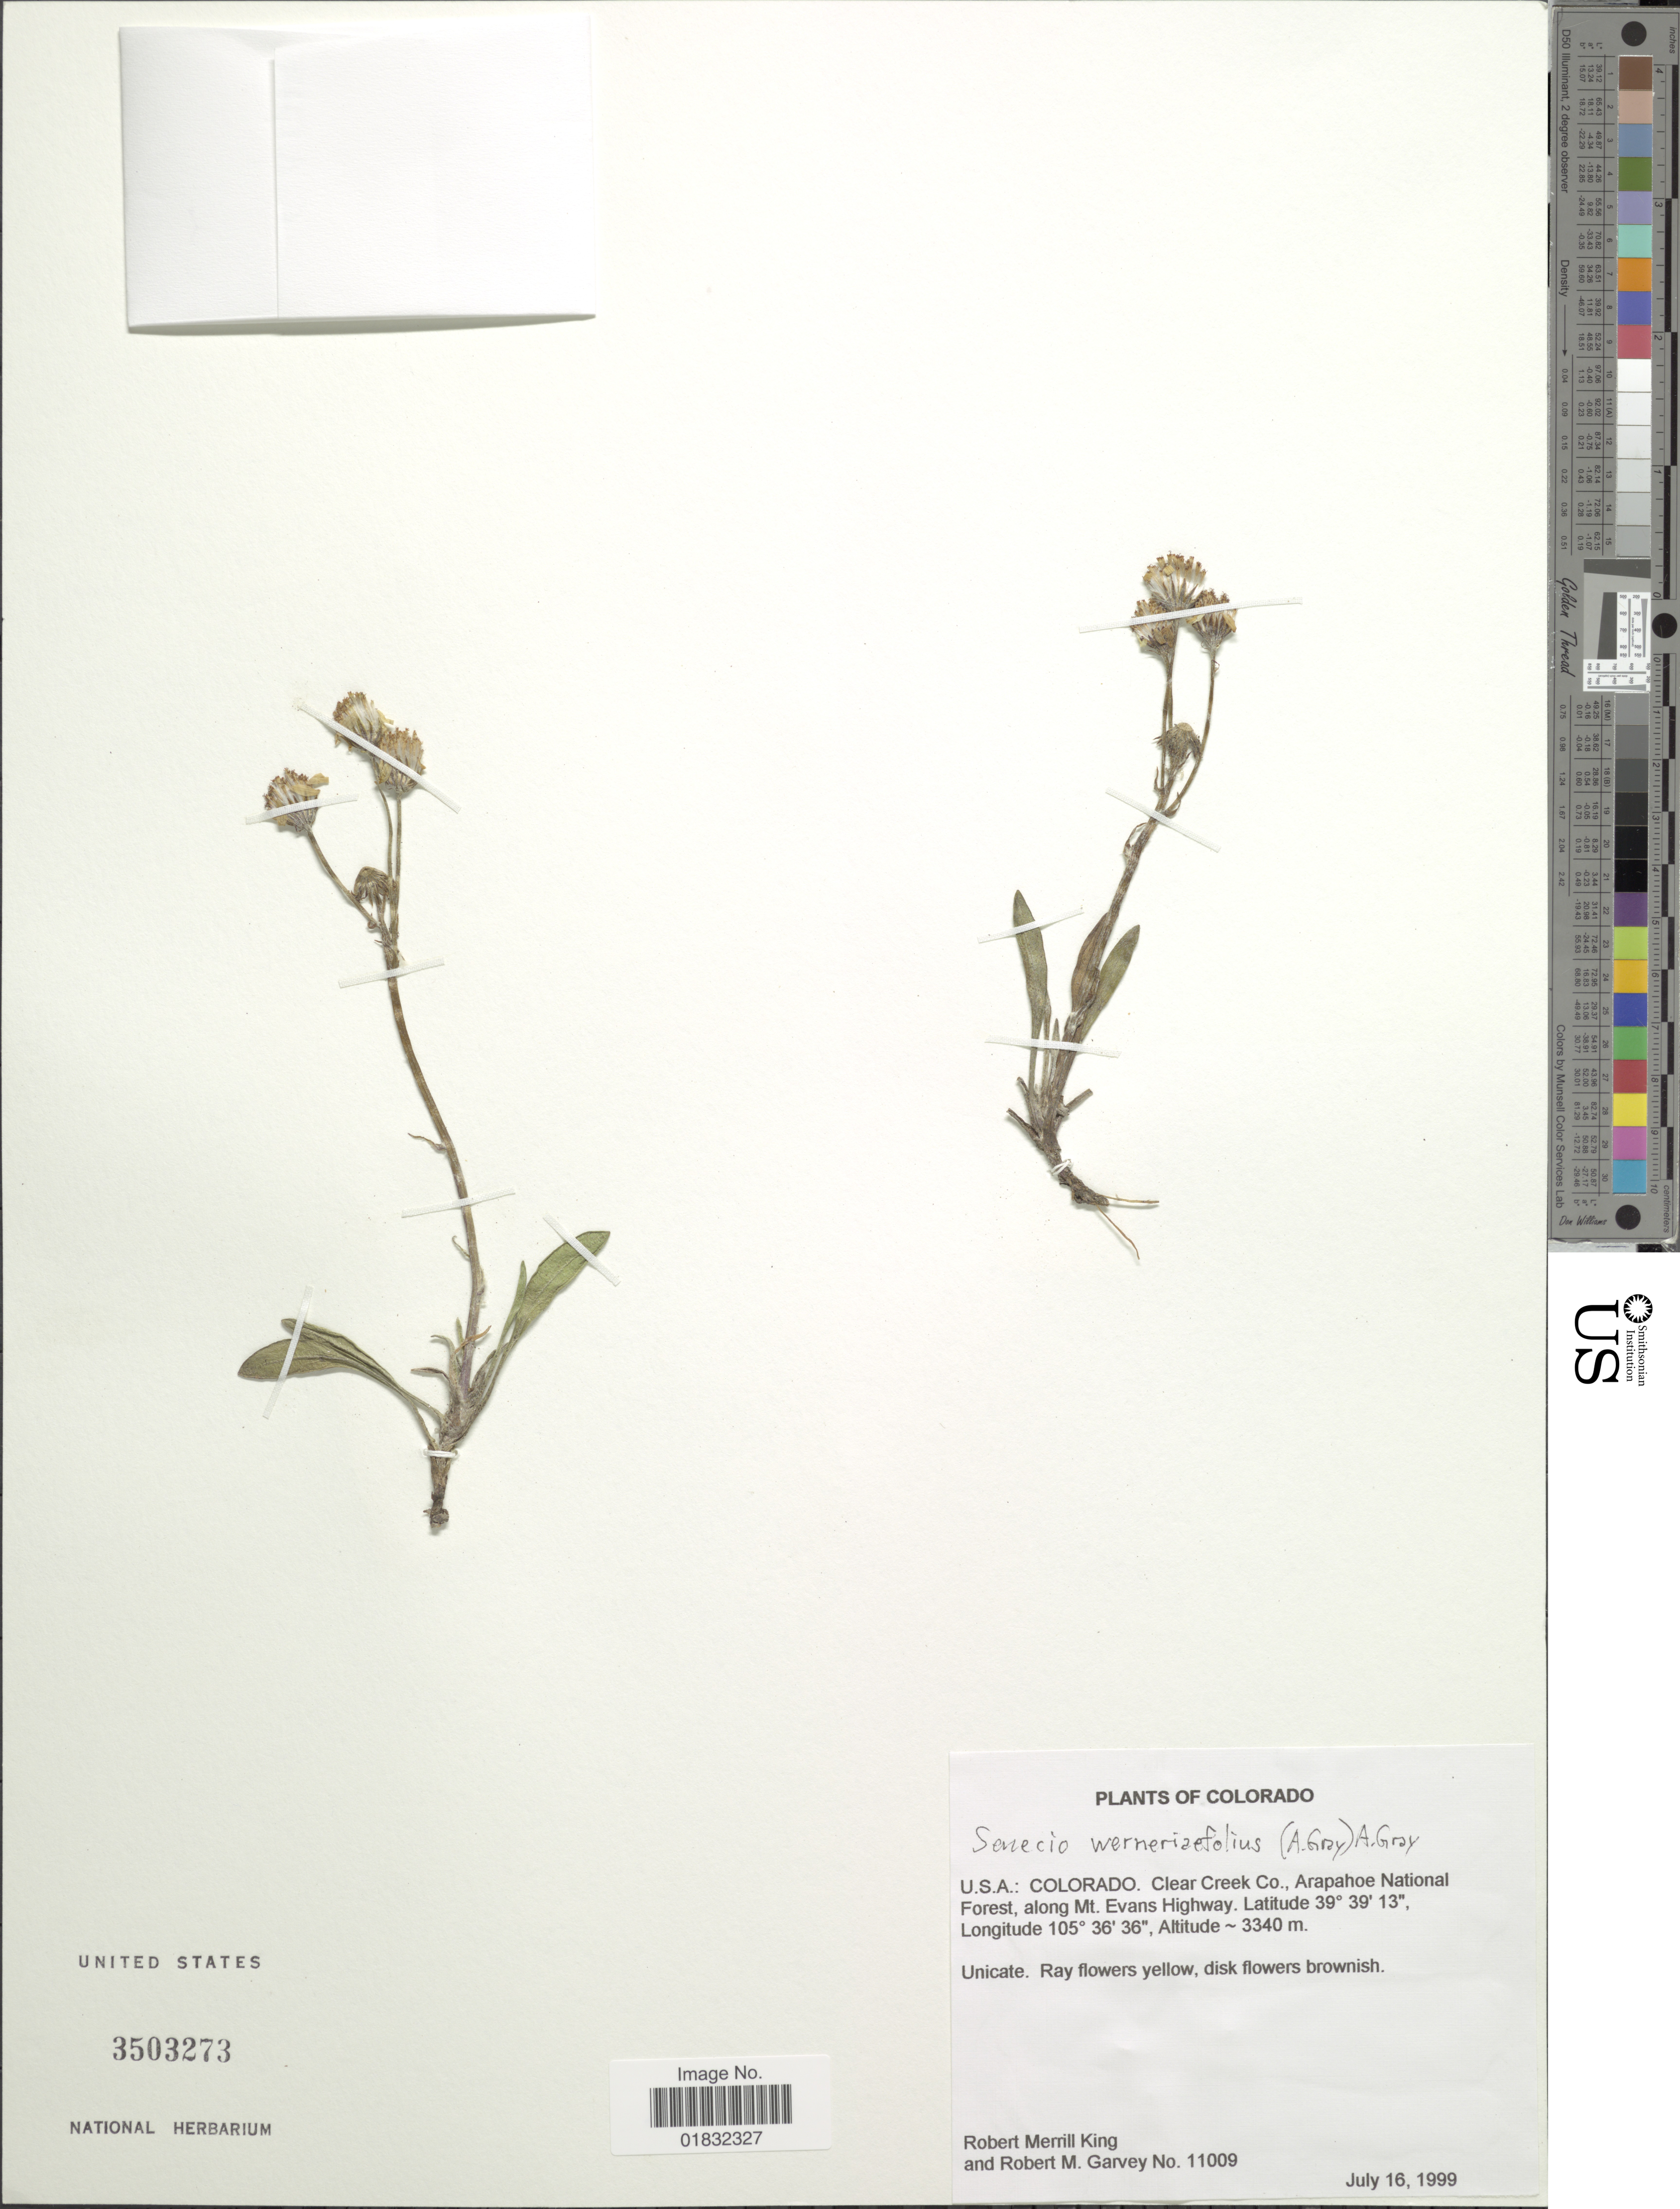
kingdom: Plantae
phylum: Tracheophyta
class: Magnoliopsida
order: Asterales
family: Asteraceae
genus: Packera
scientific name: Packera werneriifolia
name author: (A. Gray) W.A. Weber & Á. Löve ex Trock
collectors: R. M. King & R. Garvey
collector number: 11009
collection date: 1999-07-16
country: United States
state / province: Colorado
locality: Clear Creek Co., Arapahoe National Forest, along Mt Evans Highway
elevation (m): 3340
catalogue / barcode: US 3503273